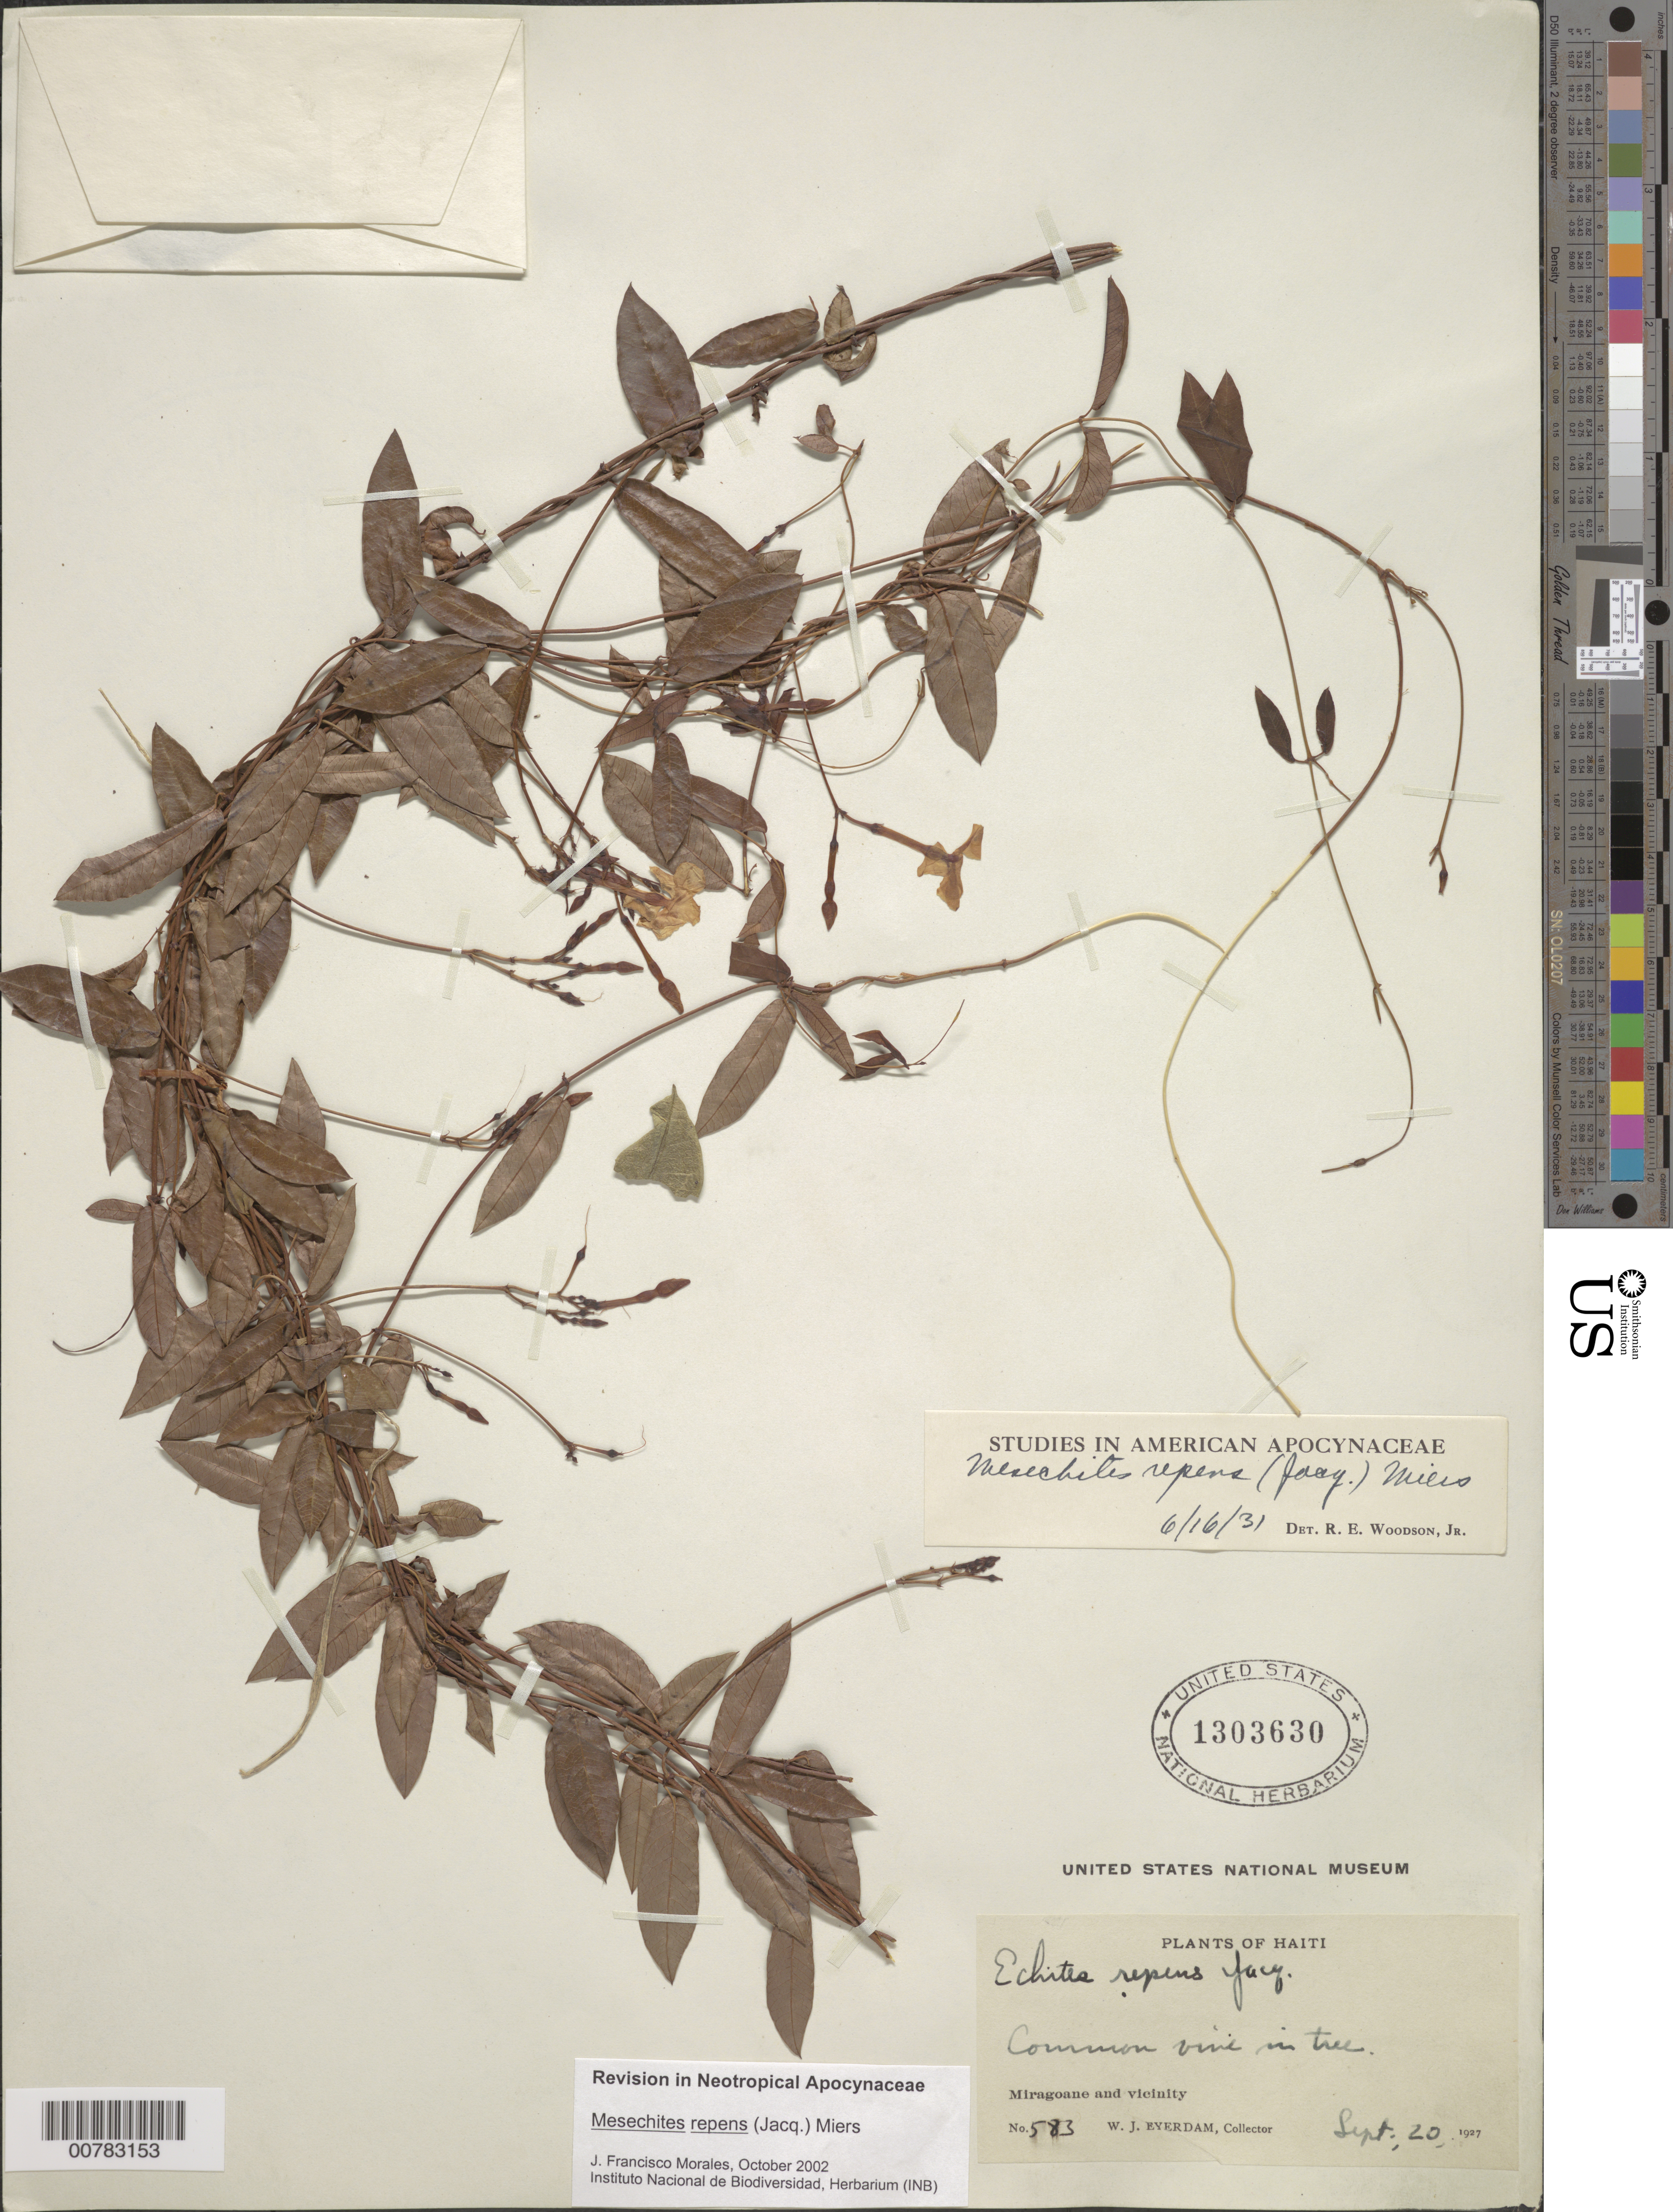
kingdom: Plantae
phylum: Tracheophyta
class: Magnoliopsida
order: Gentianales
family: Apocynaceae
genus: Mesechites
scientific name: Mesechites repens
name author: (Jacq.) Miers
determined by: Morales, J. F.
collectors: W. J. Eyerdam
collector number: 583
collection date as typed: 20 Sep 1927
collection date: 1927-09-20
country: Haiti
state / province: Grand'Anse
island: Hispaniola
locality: Miragoane and vicinity.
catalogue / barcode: US 1303630